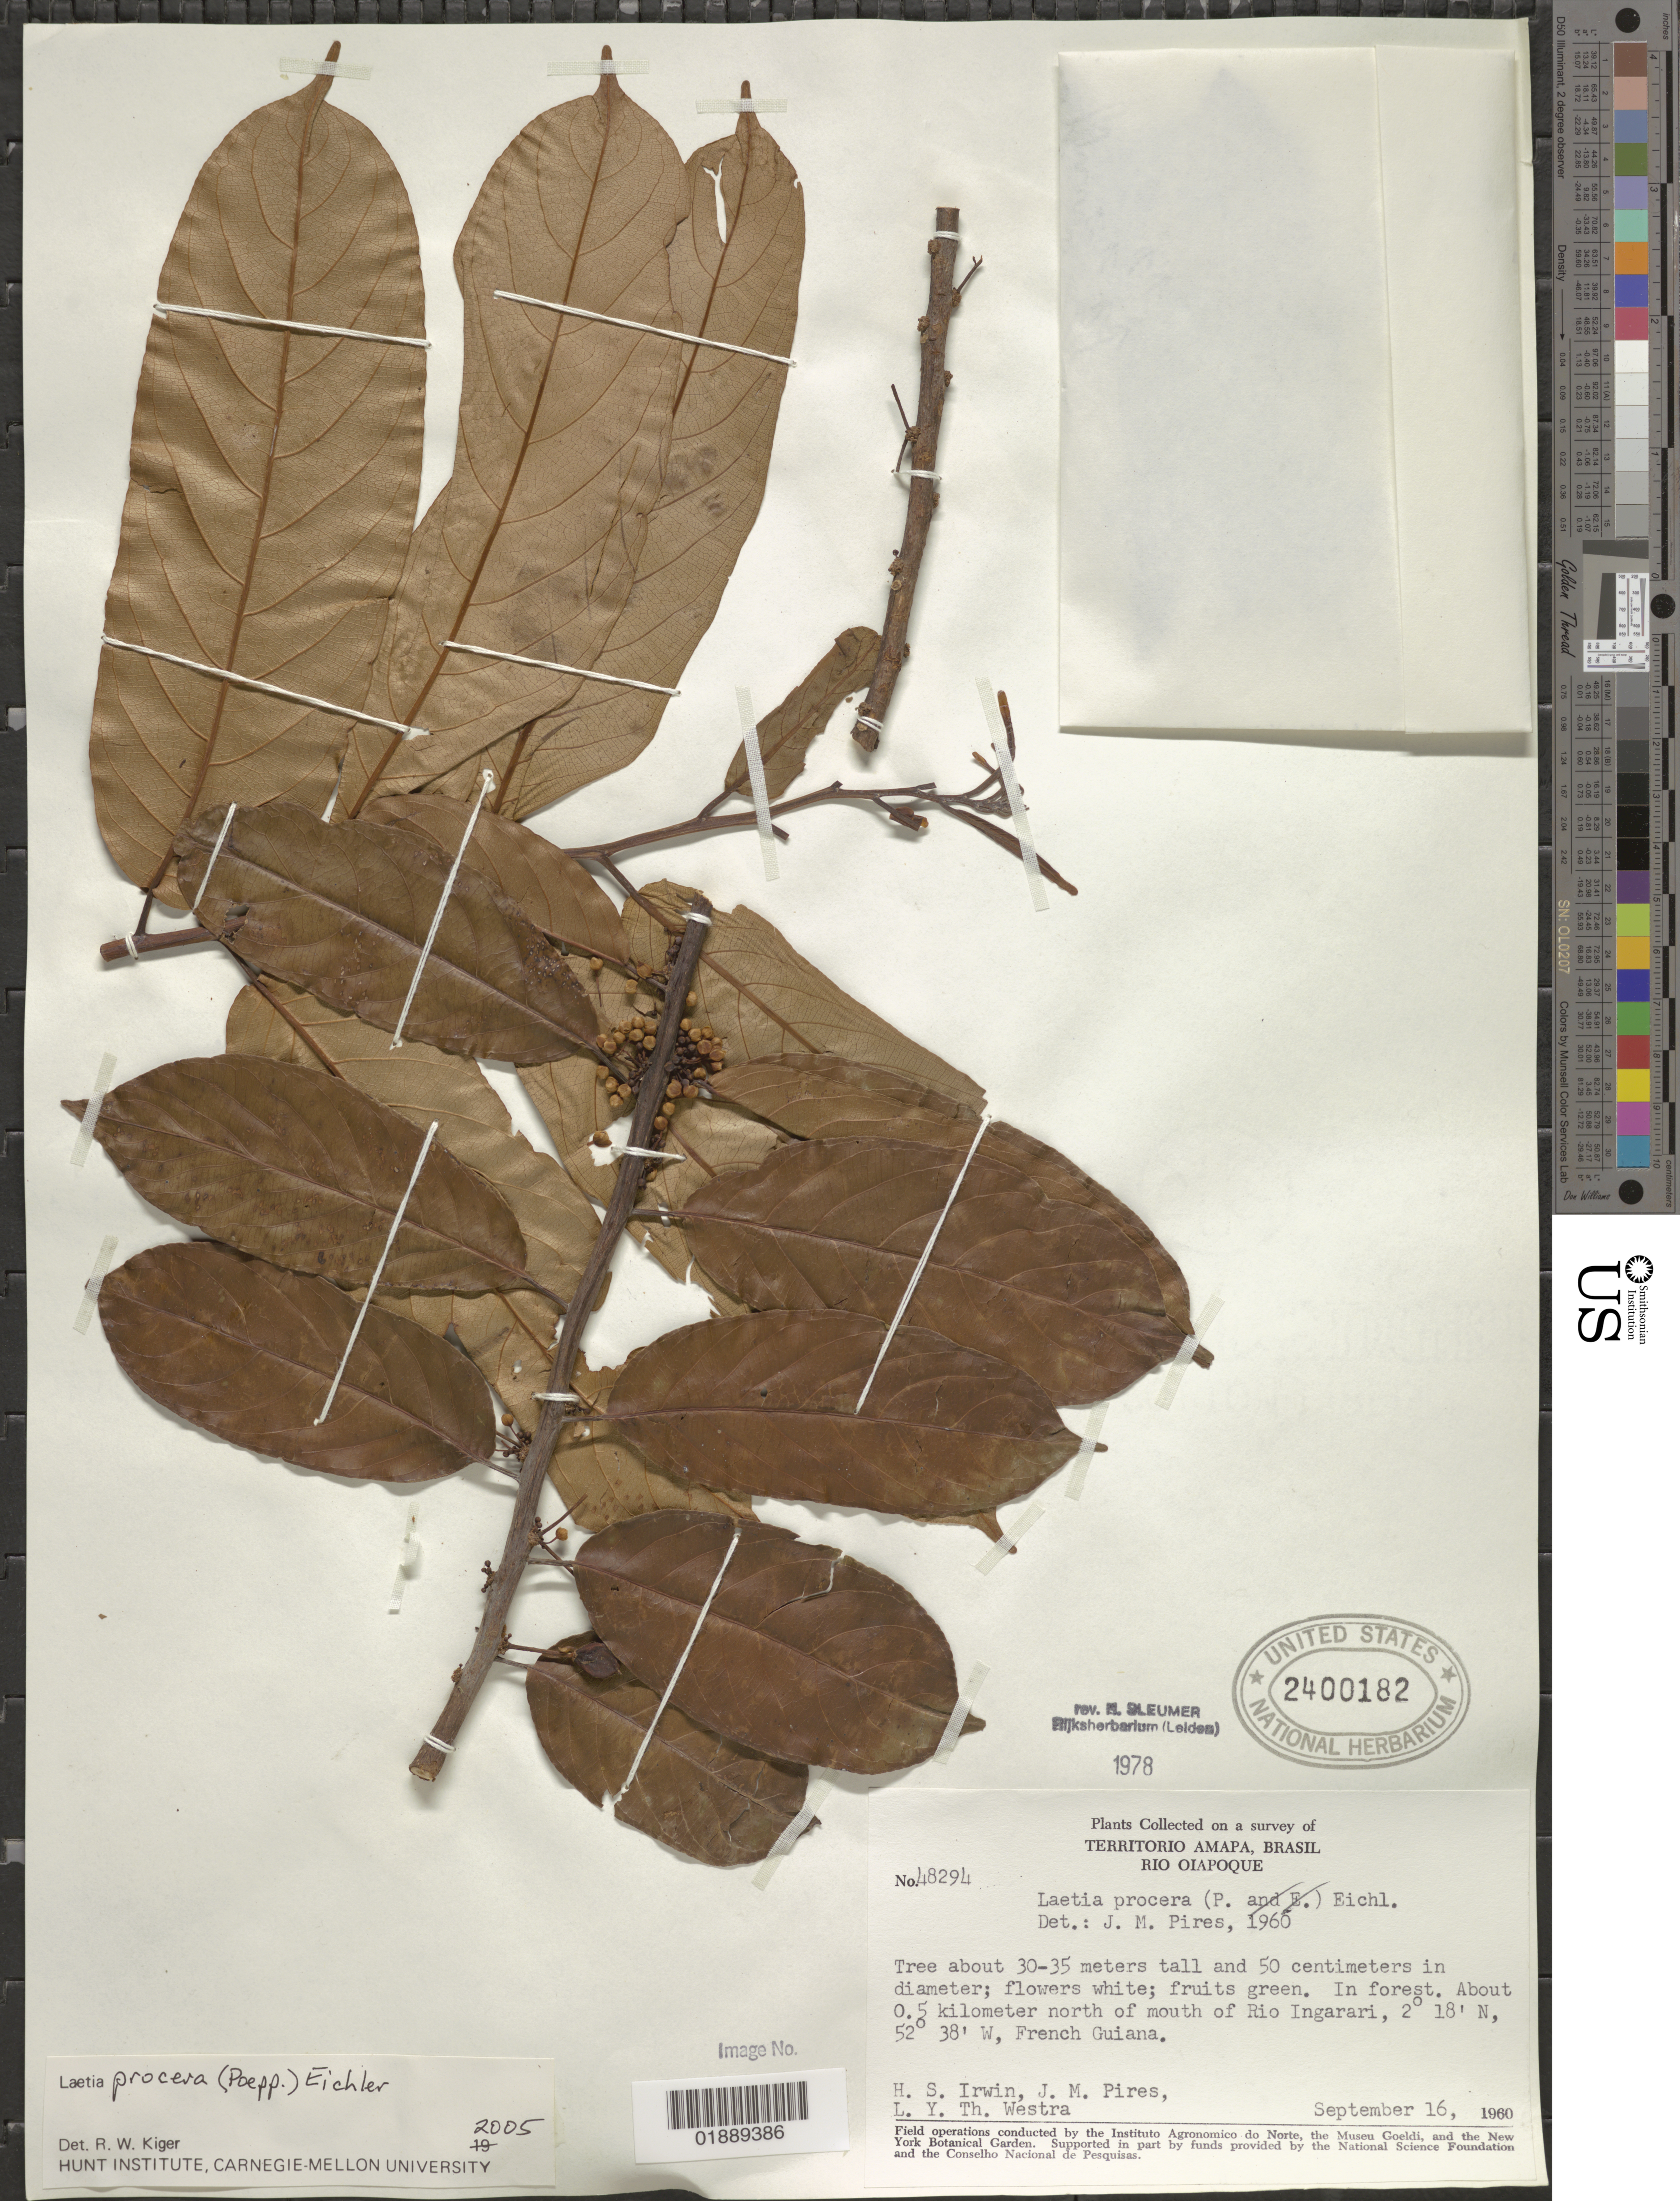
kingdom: Plantae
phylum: Tracheophyta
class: Magnoliopsida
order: Malpighiales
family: Salicaceae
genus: Laetia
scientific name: Laetia procera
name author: (Poepp.) Eichler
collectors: H. Irwin, H. Irwin, J. M. Pires & L. Y. T. Westra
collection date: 1960-09-16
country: French Guiana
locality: Rio Oiapoque. About 0.5 kilometer north of mouth of Rio Ingarari.